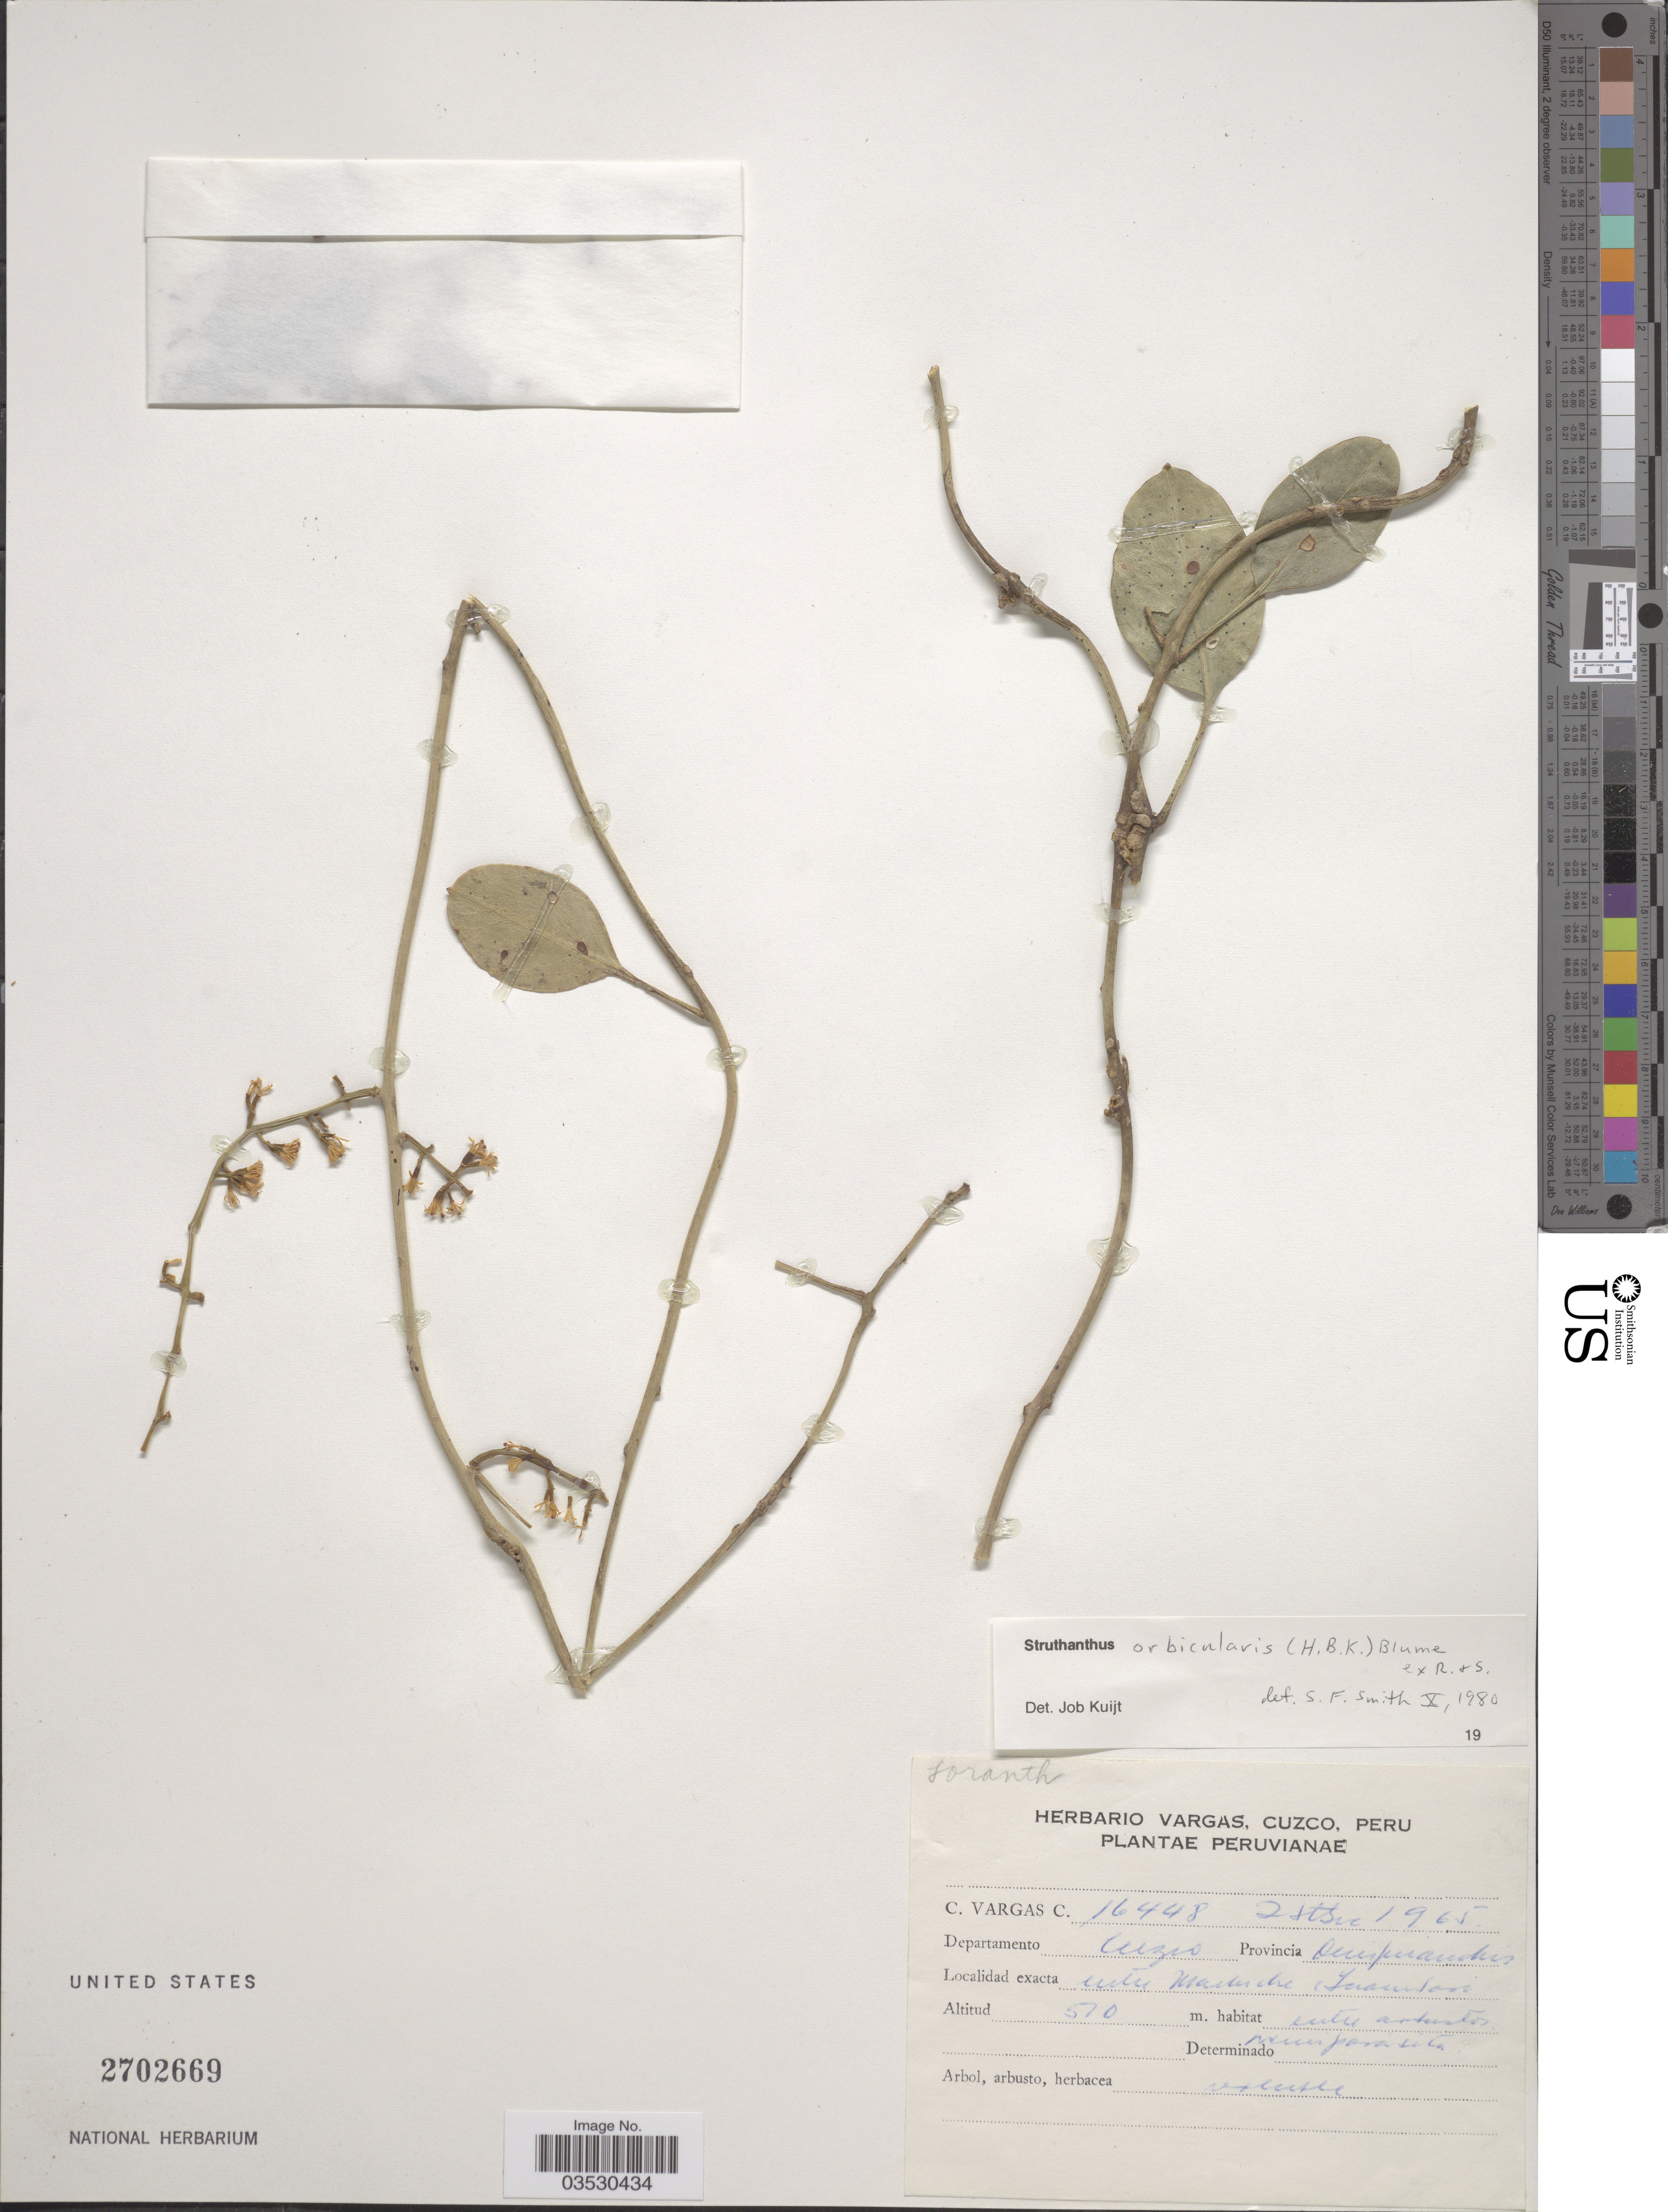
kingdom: Plantae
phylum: Tracheophyta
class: Magnoliopsida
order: Santalales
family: Loranthaceae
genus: Struthanthus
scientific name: Struthanthus orbicularis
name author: (Kunth) Blume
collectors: C. Vargas Calderón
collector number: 16448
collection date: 1965-09-02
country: Peru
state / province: Cusco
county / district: Quispicanchis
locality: Departamento Cuzco. Provincia Quispicanchis, entre Machiche, Inambari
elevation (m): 570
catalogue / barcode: US 2702669